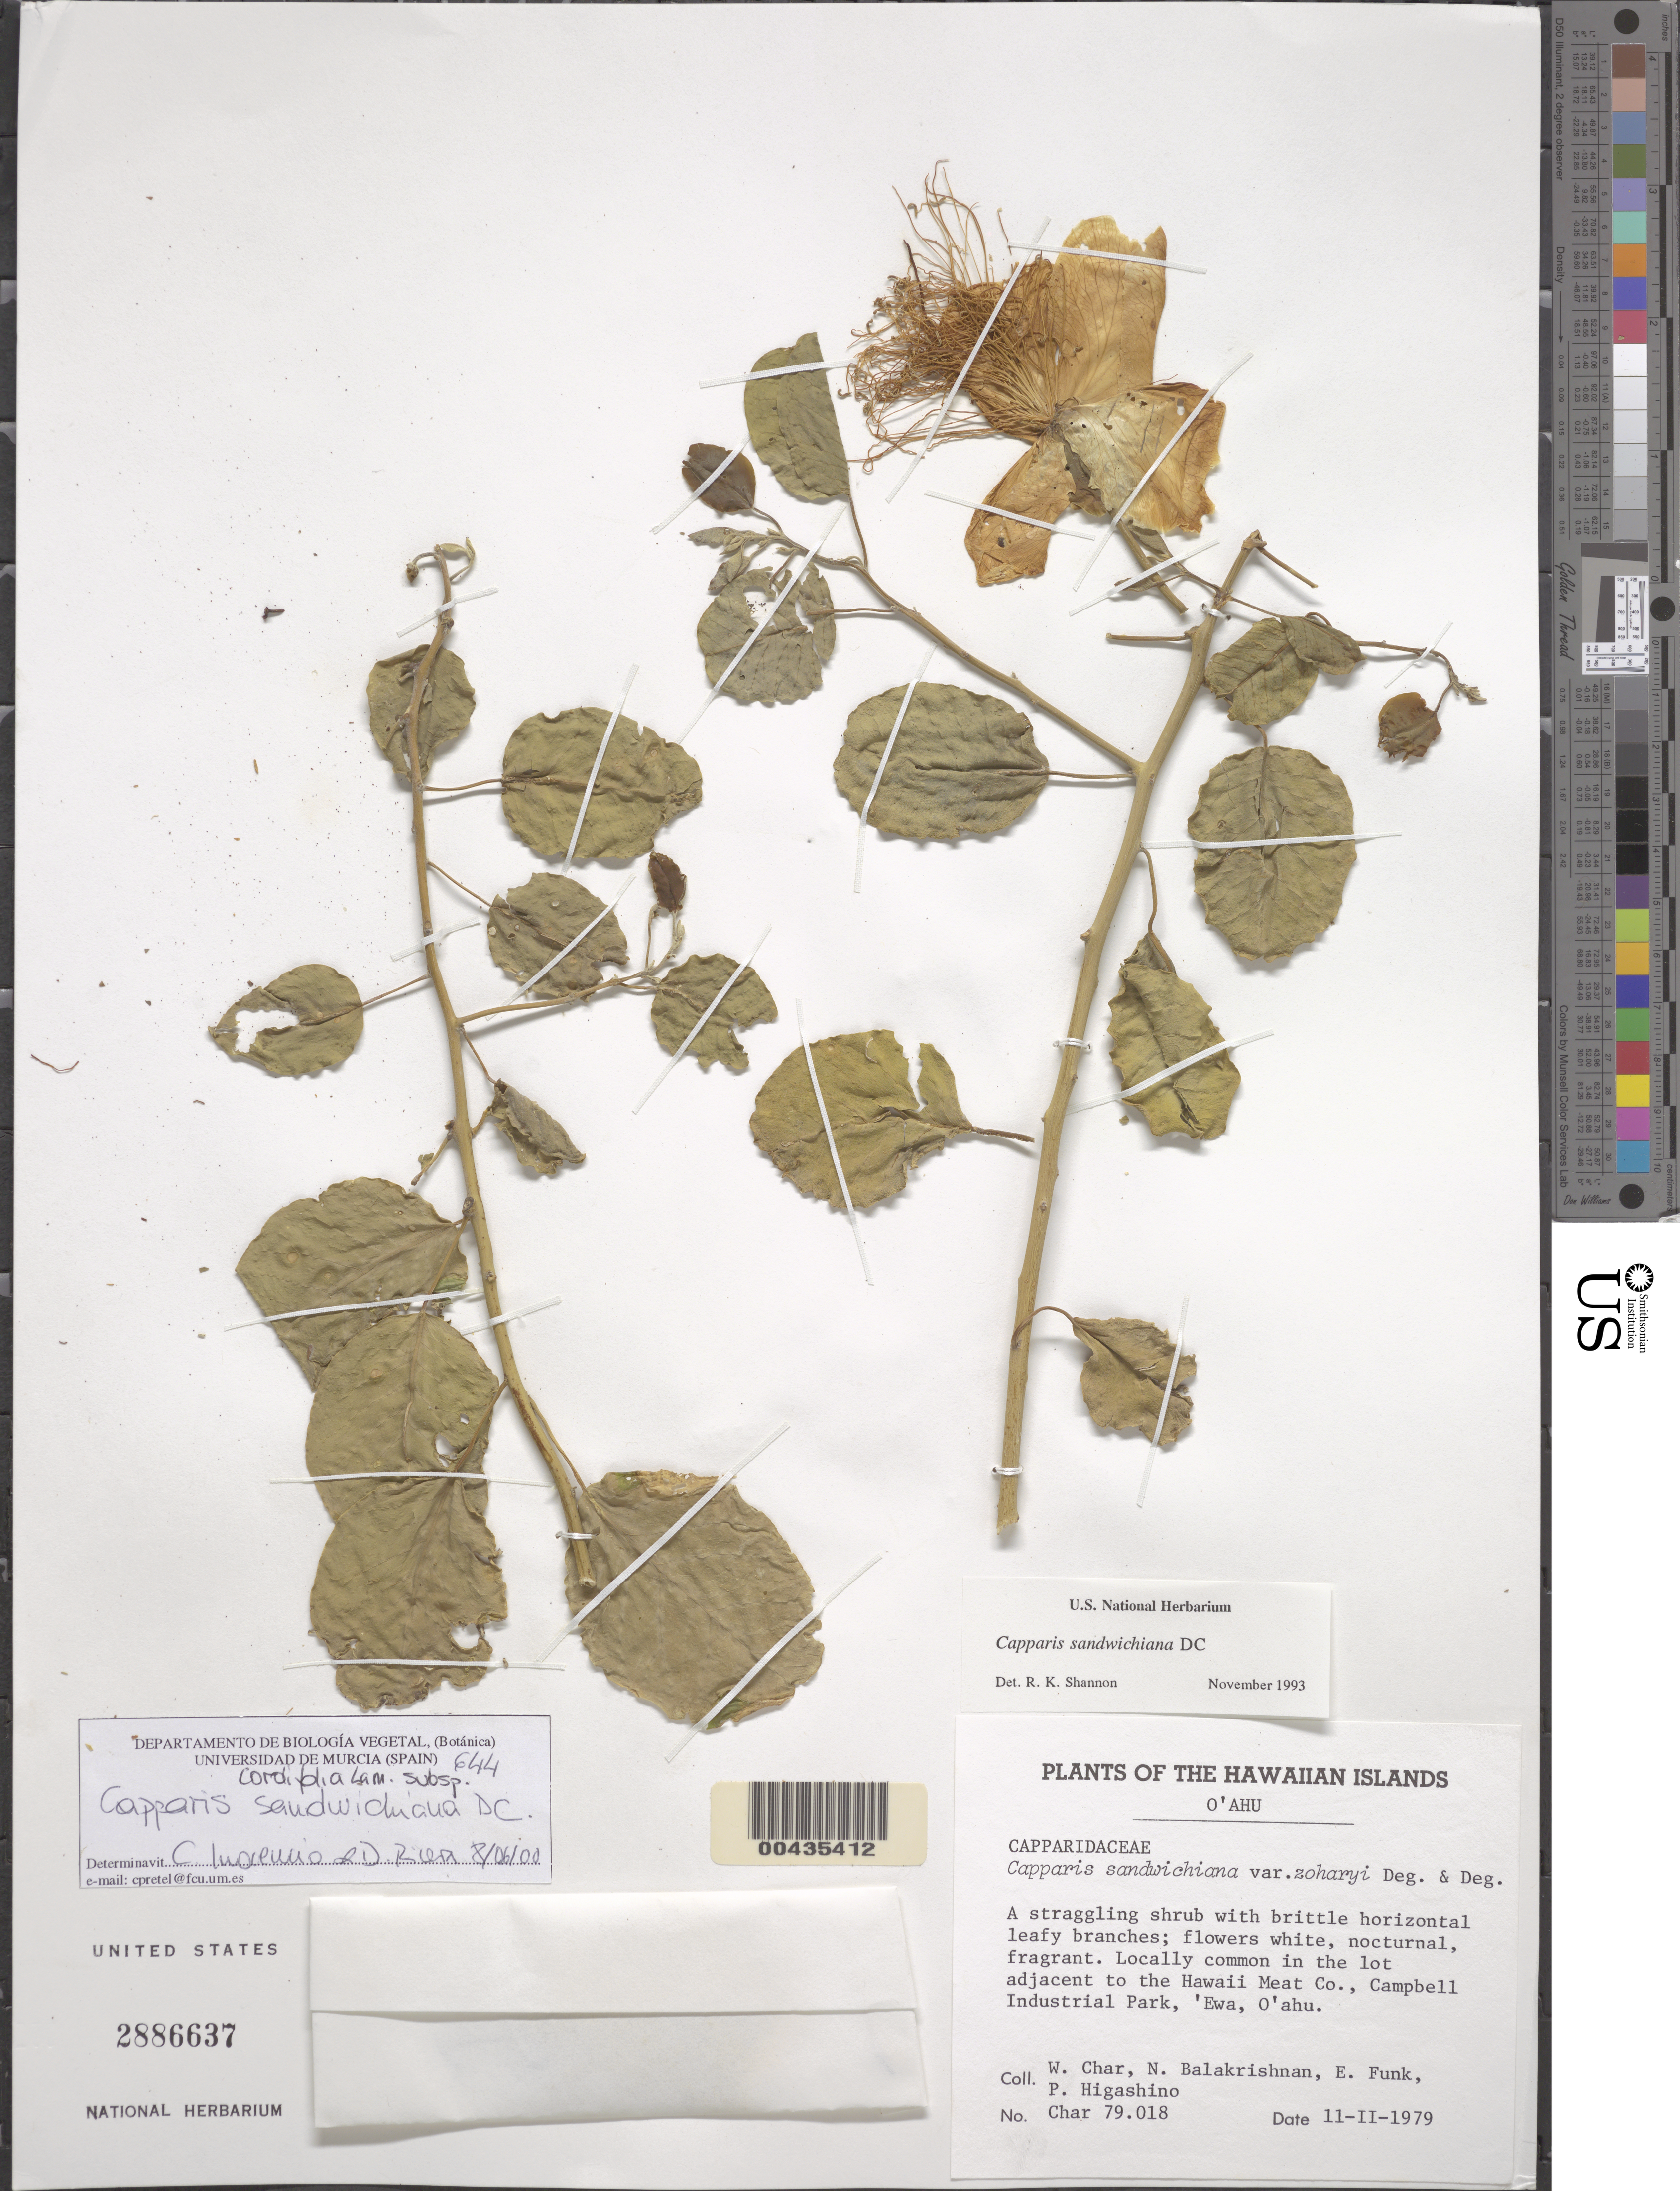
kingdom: Plantae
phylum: Tracheophyta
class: Magnoliopsida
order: Brassicales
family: Capparaceae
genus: Capparis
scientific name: Capparis sandwichiana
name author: DC.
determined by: Shannon, R. K., (UNITED STATES)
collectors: W. Char, N. Balakrishnan, E. Funk & P. Higashino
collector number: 79.018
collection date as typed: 11 Feb 1979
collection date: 1979-02-11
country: United States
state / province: Hawaii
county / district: Honolulu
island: Oahu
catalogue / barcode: US 2886637